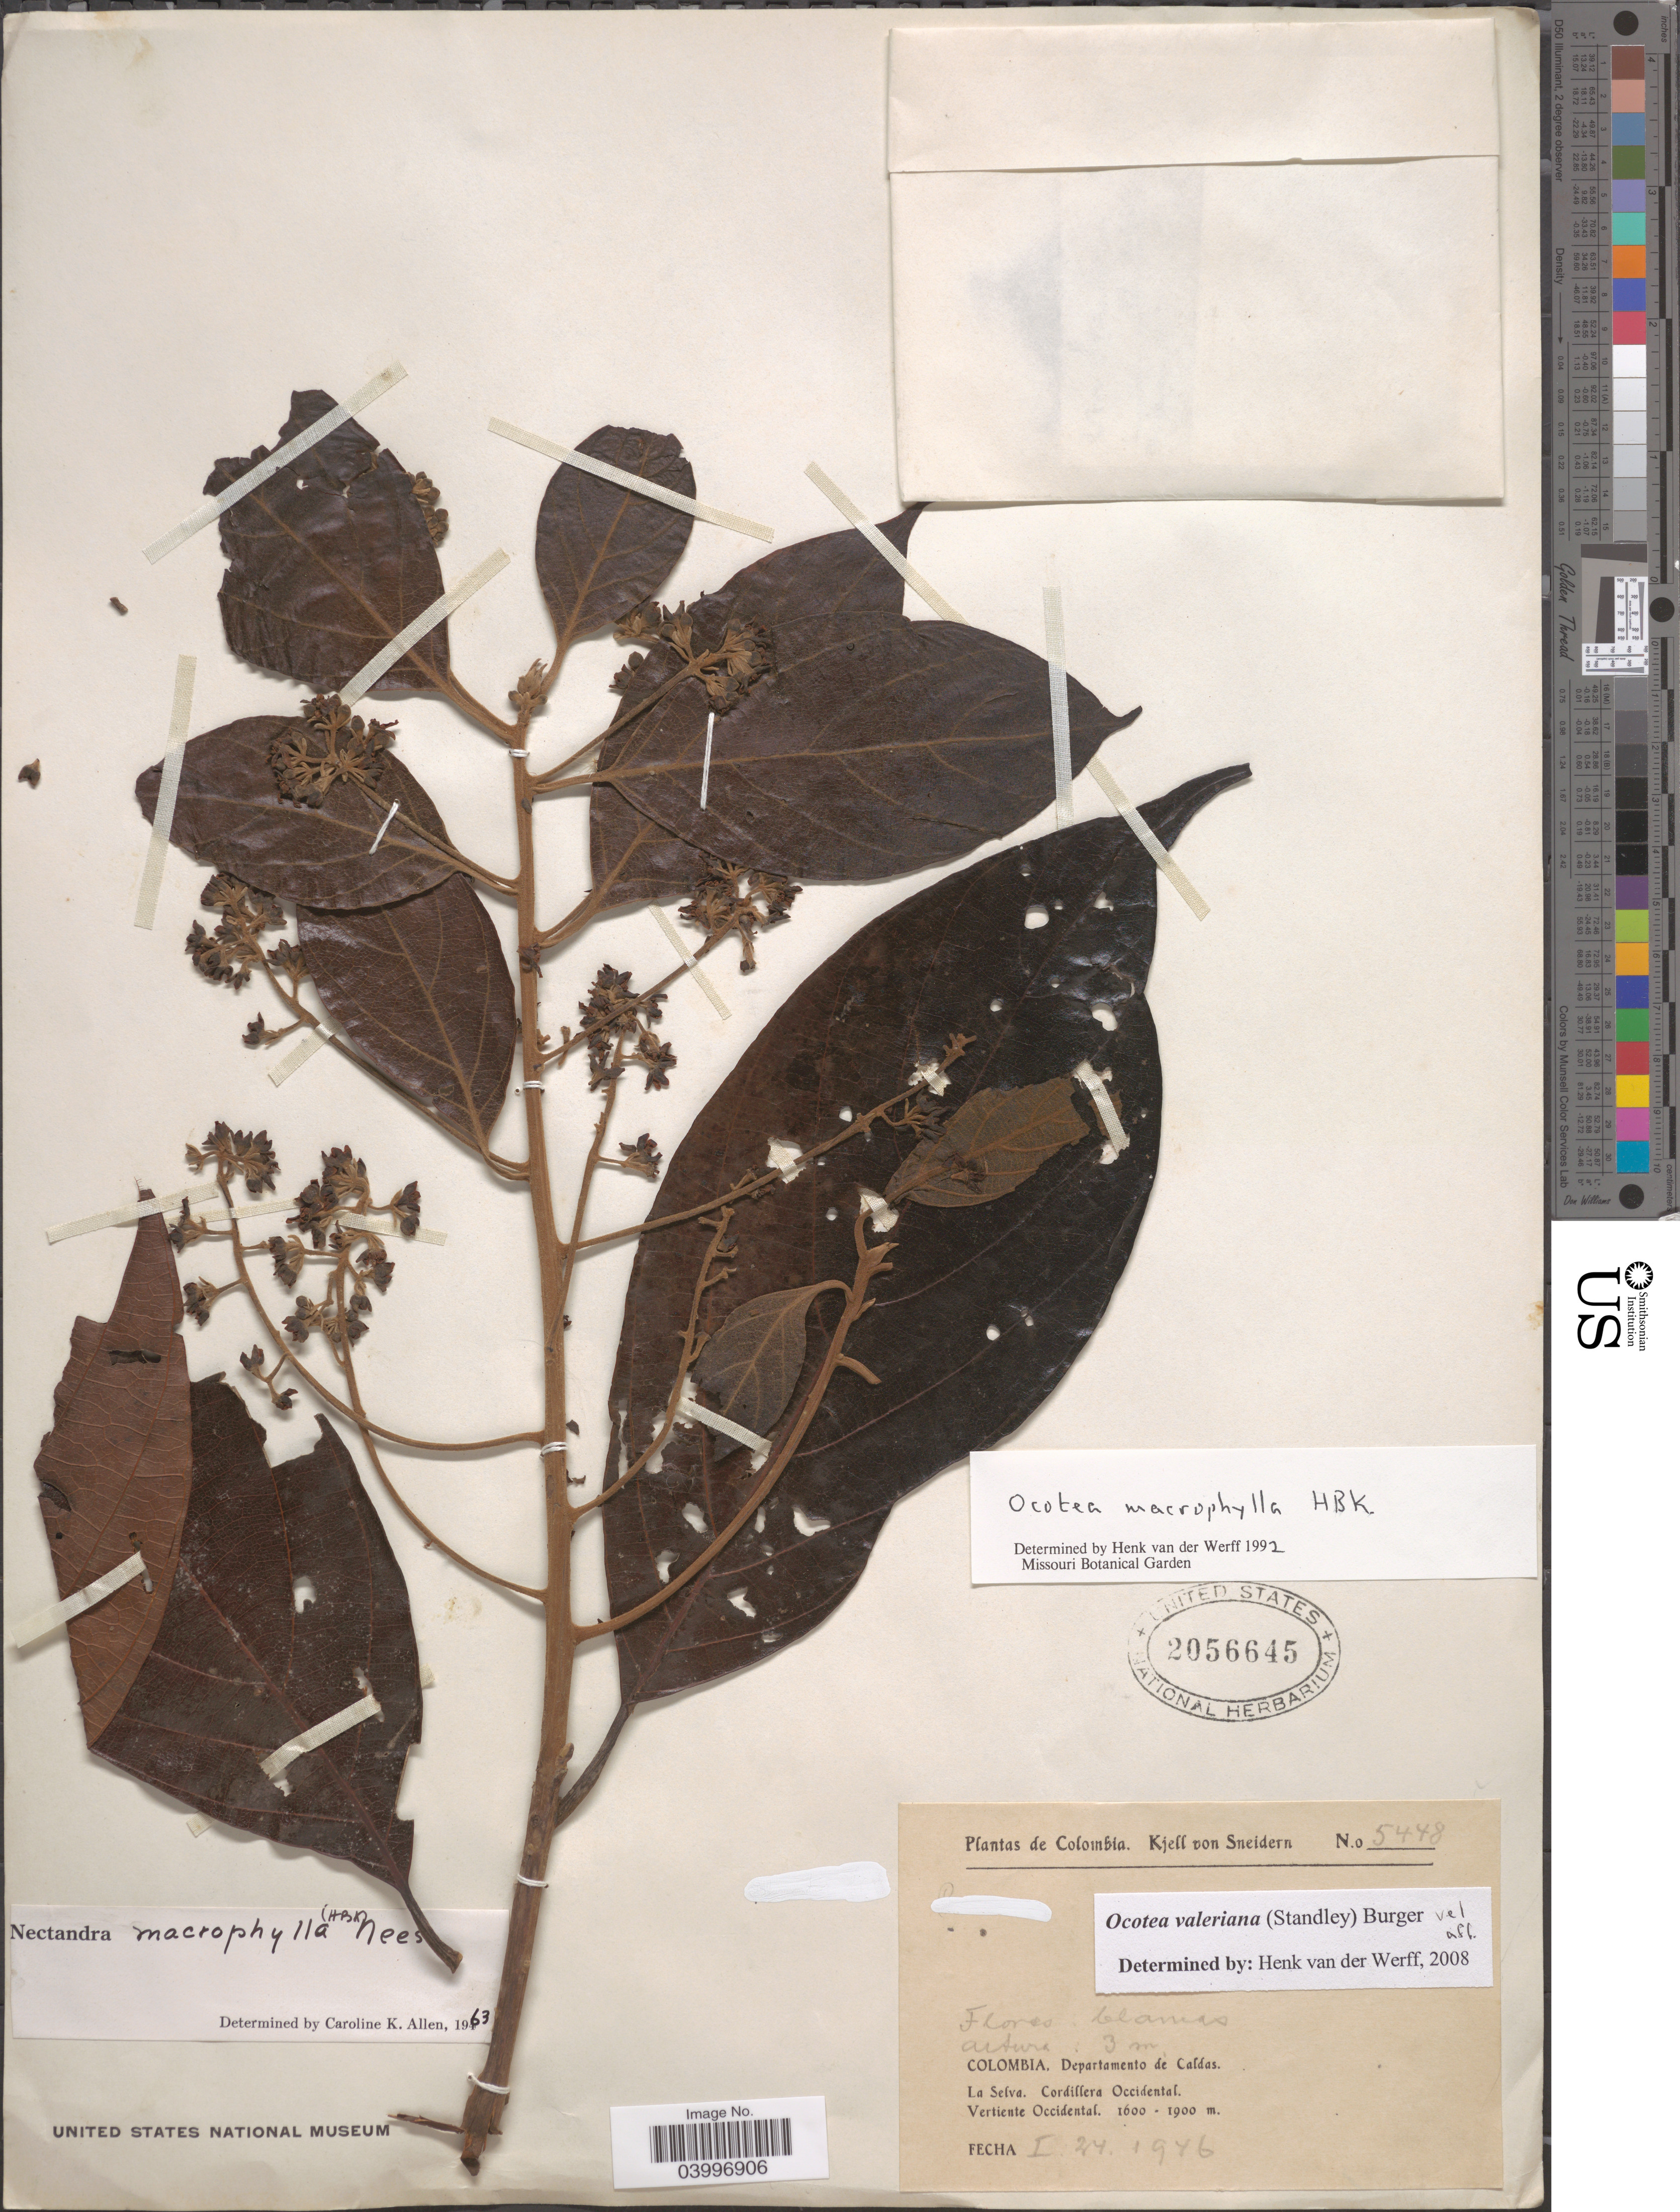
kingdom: Plantae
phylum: Tracheophyta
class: Magnoliopsida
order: Laurales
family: Lauraceae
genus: Ocotea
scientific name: Ocotea valeriana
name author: (Standl.) W.C. Burger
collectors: K. von Sneidern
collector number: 5448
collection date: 1946-01-24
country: Colombia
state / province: Caldas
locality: Departamento de Caldas. La Selva, Cordillera Occidental. Vertiente Occidental.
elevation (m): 1600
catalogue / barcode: US 2056645